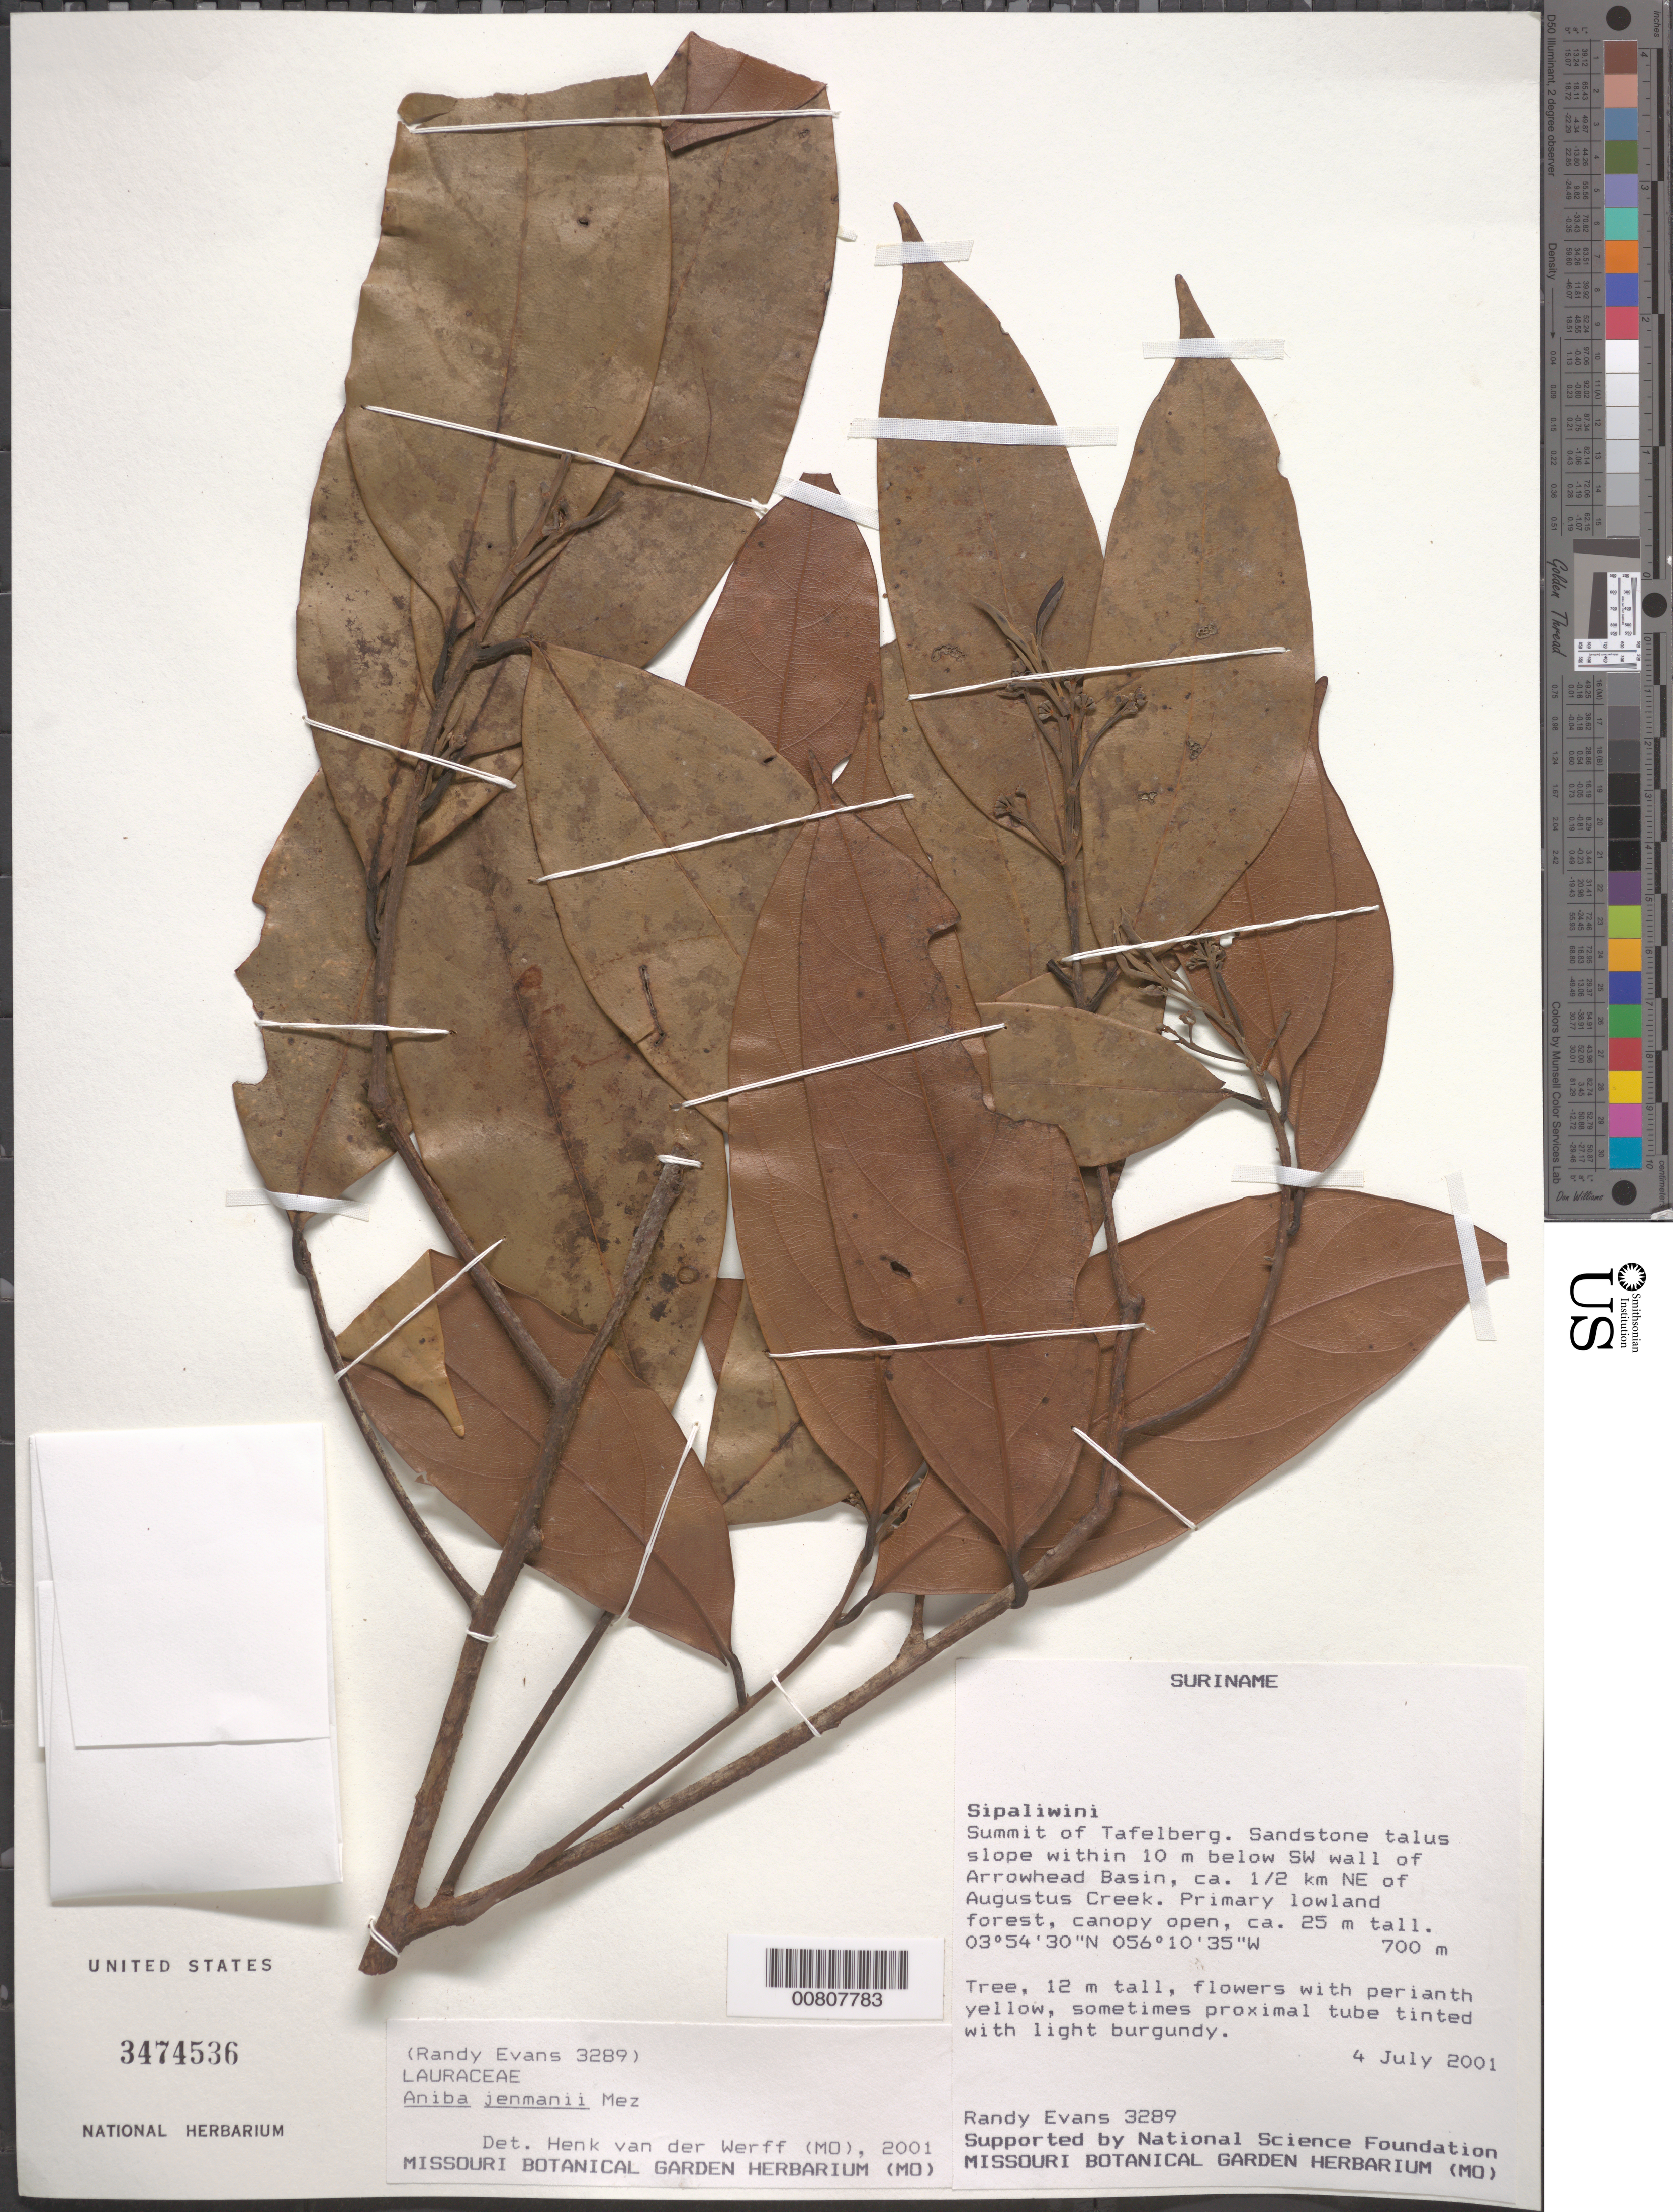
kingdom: Plantae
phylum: Tracheophyta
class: Magnoliopsida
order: Laurales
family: Lauraceae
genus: Aniba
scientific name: Aniba jenmanii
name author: Mez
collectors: R. Evans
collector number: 3289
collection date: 2001-07-04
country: Suriname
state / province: Sipaliwini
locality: Summit of Tafelberg. Sandstone talus slope within 10 m below SW wall of Arrowhead Basin, ca. ½ km NE of Augustus Creek.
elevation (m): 700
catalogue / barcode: US 3474536